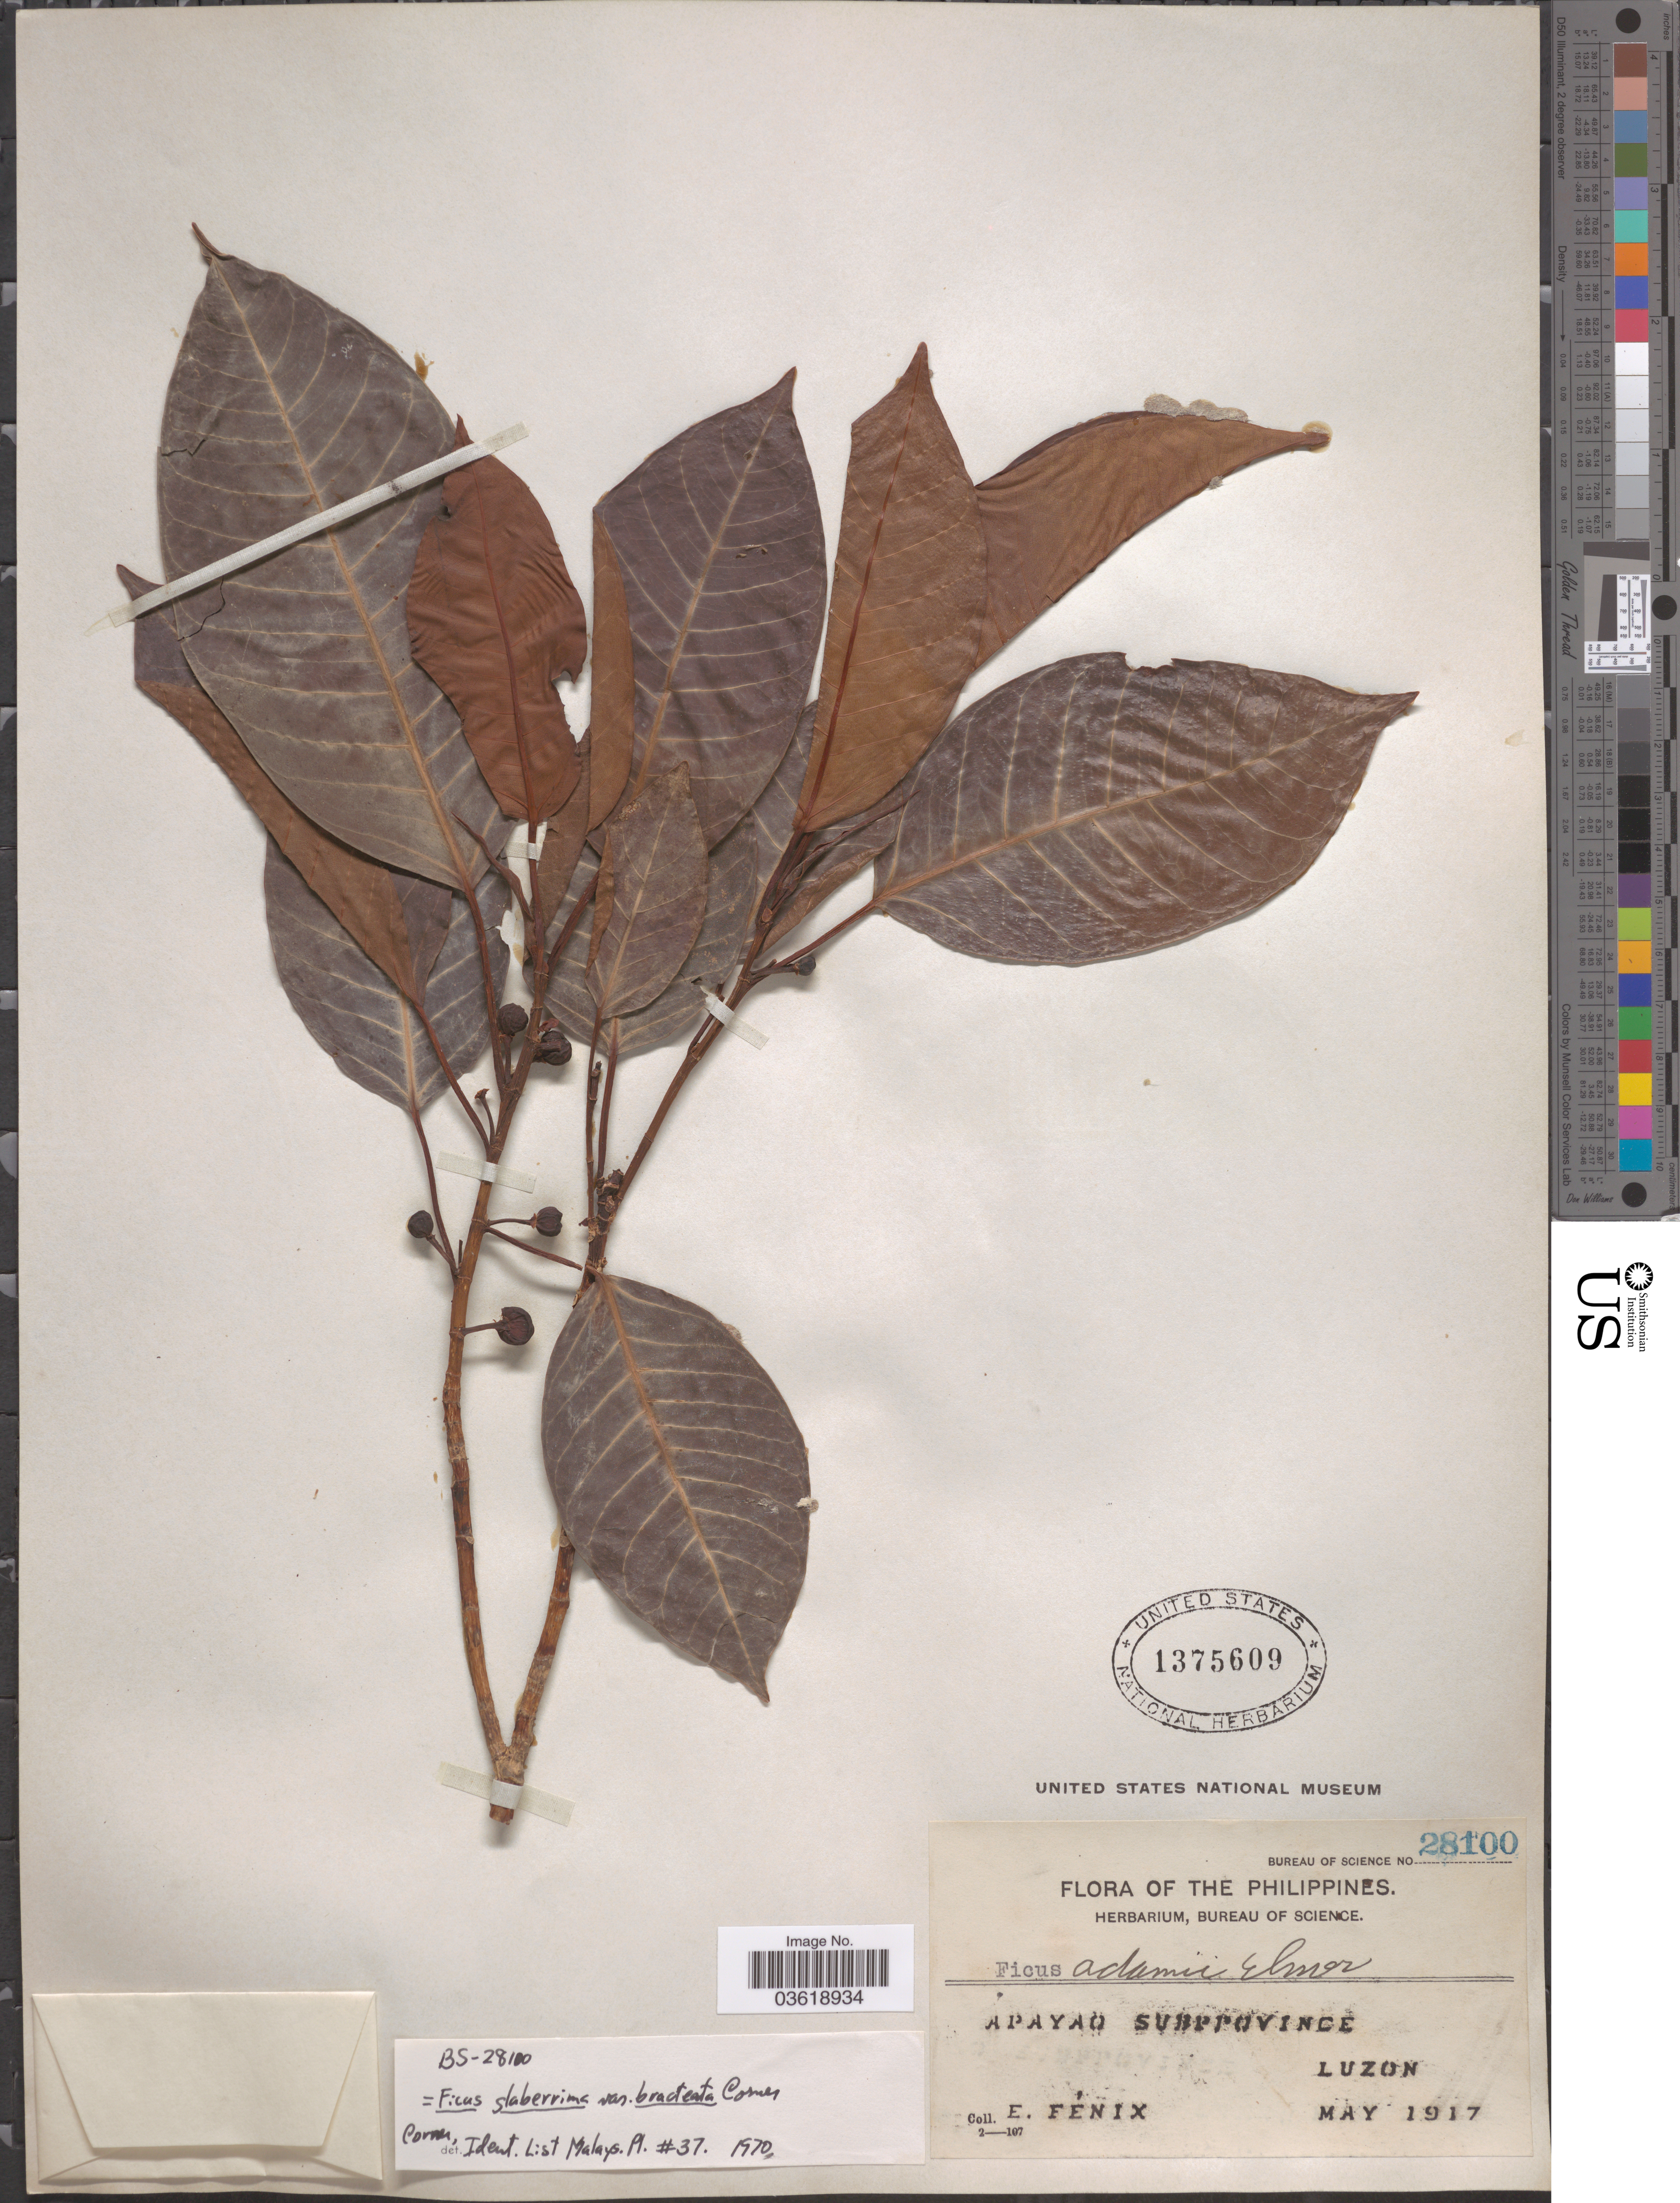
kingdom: Plantae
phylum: Tracheophyta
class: Magnoliopsida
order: Rosales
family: Moraceae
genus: Ficus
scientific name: Ficus glaberrima var. bracteata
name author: Corner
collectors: E. Fénix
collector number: Bureau of Science 28100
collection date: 1917-05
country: Philippines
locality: Apayao Subprovince. Luzon.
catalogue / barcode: US 1375609